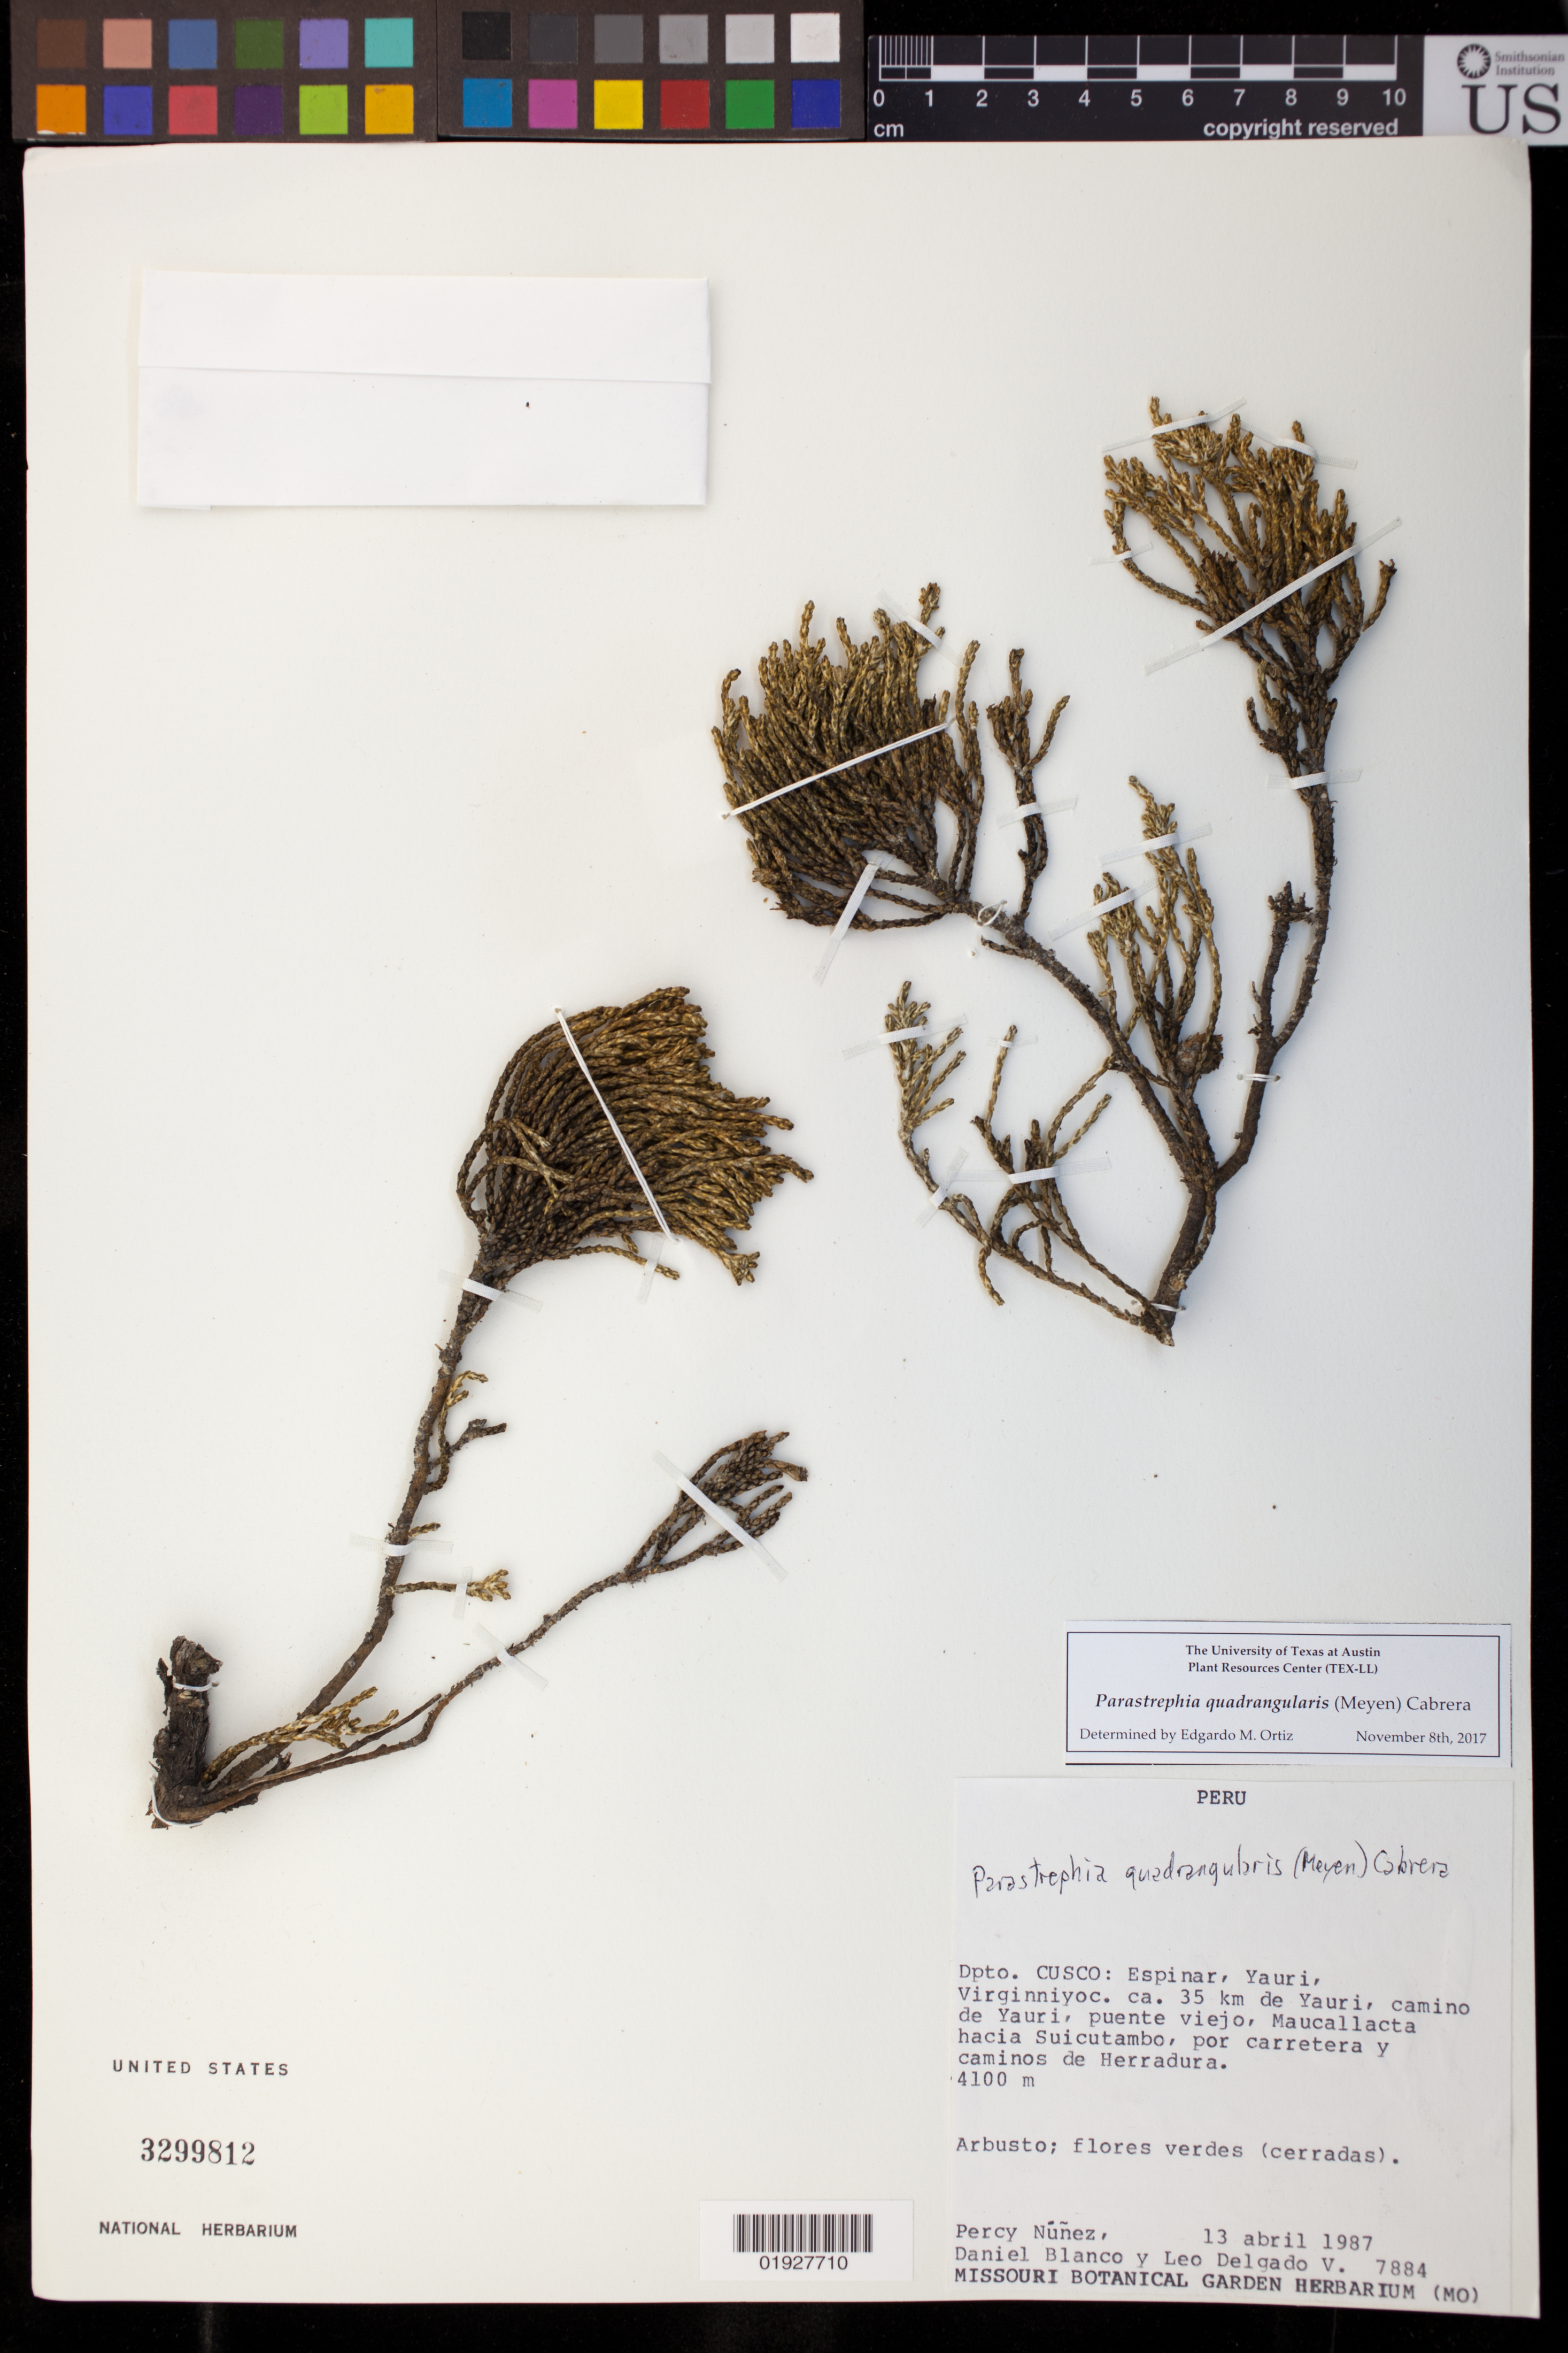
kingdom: Plantae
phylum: Tracheophyta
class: Magnoliopsida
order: Asterales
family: Asteraceae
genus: Parastrephia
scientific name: Parastrephia quadrangularis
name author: (Meyen) Cabrera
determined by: Ortiz, E. M.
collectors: P. Nuñez V., D. Blanco & L. Delgado V.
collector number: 7884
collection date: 1987-04-13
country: Peru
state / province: Cusco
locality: Espinar, Yauri, Virginniyoc. ca. 35 km de yauri, camino de yauri.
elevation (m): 4100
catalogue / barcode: US 3299812